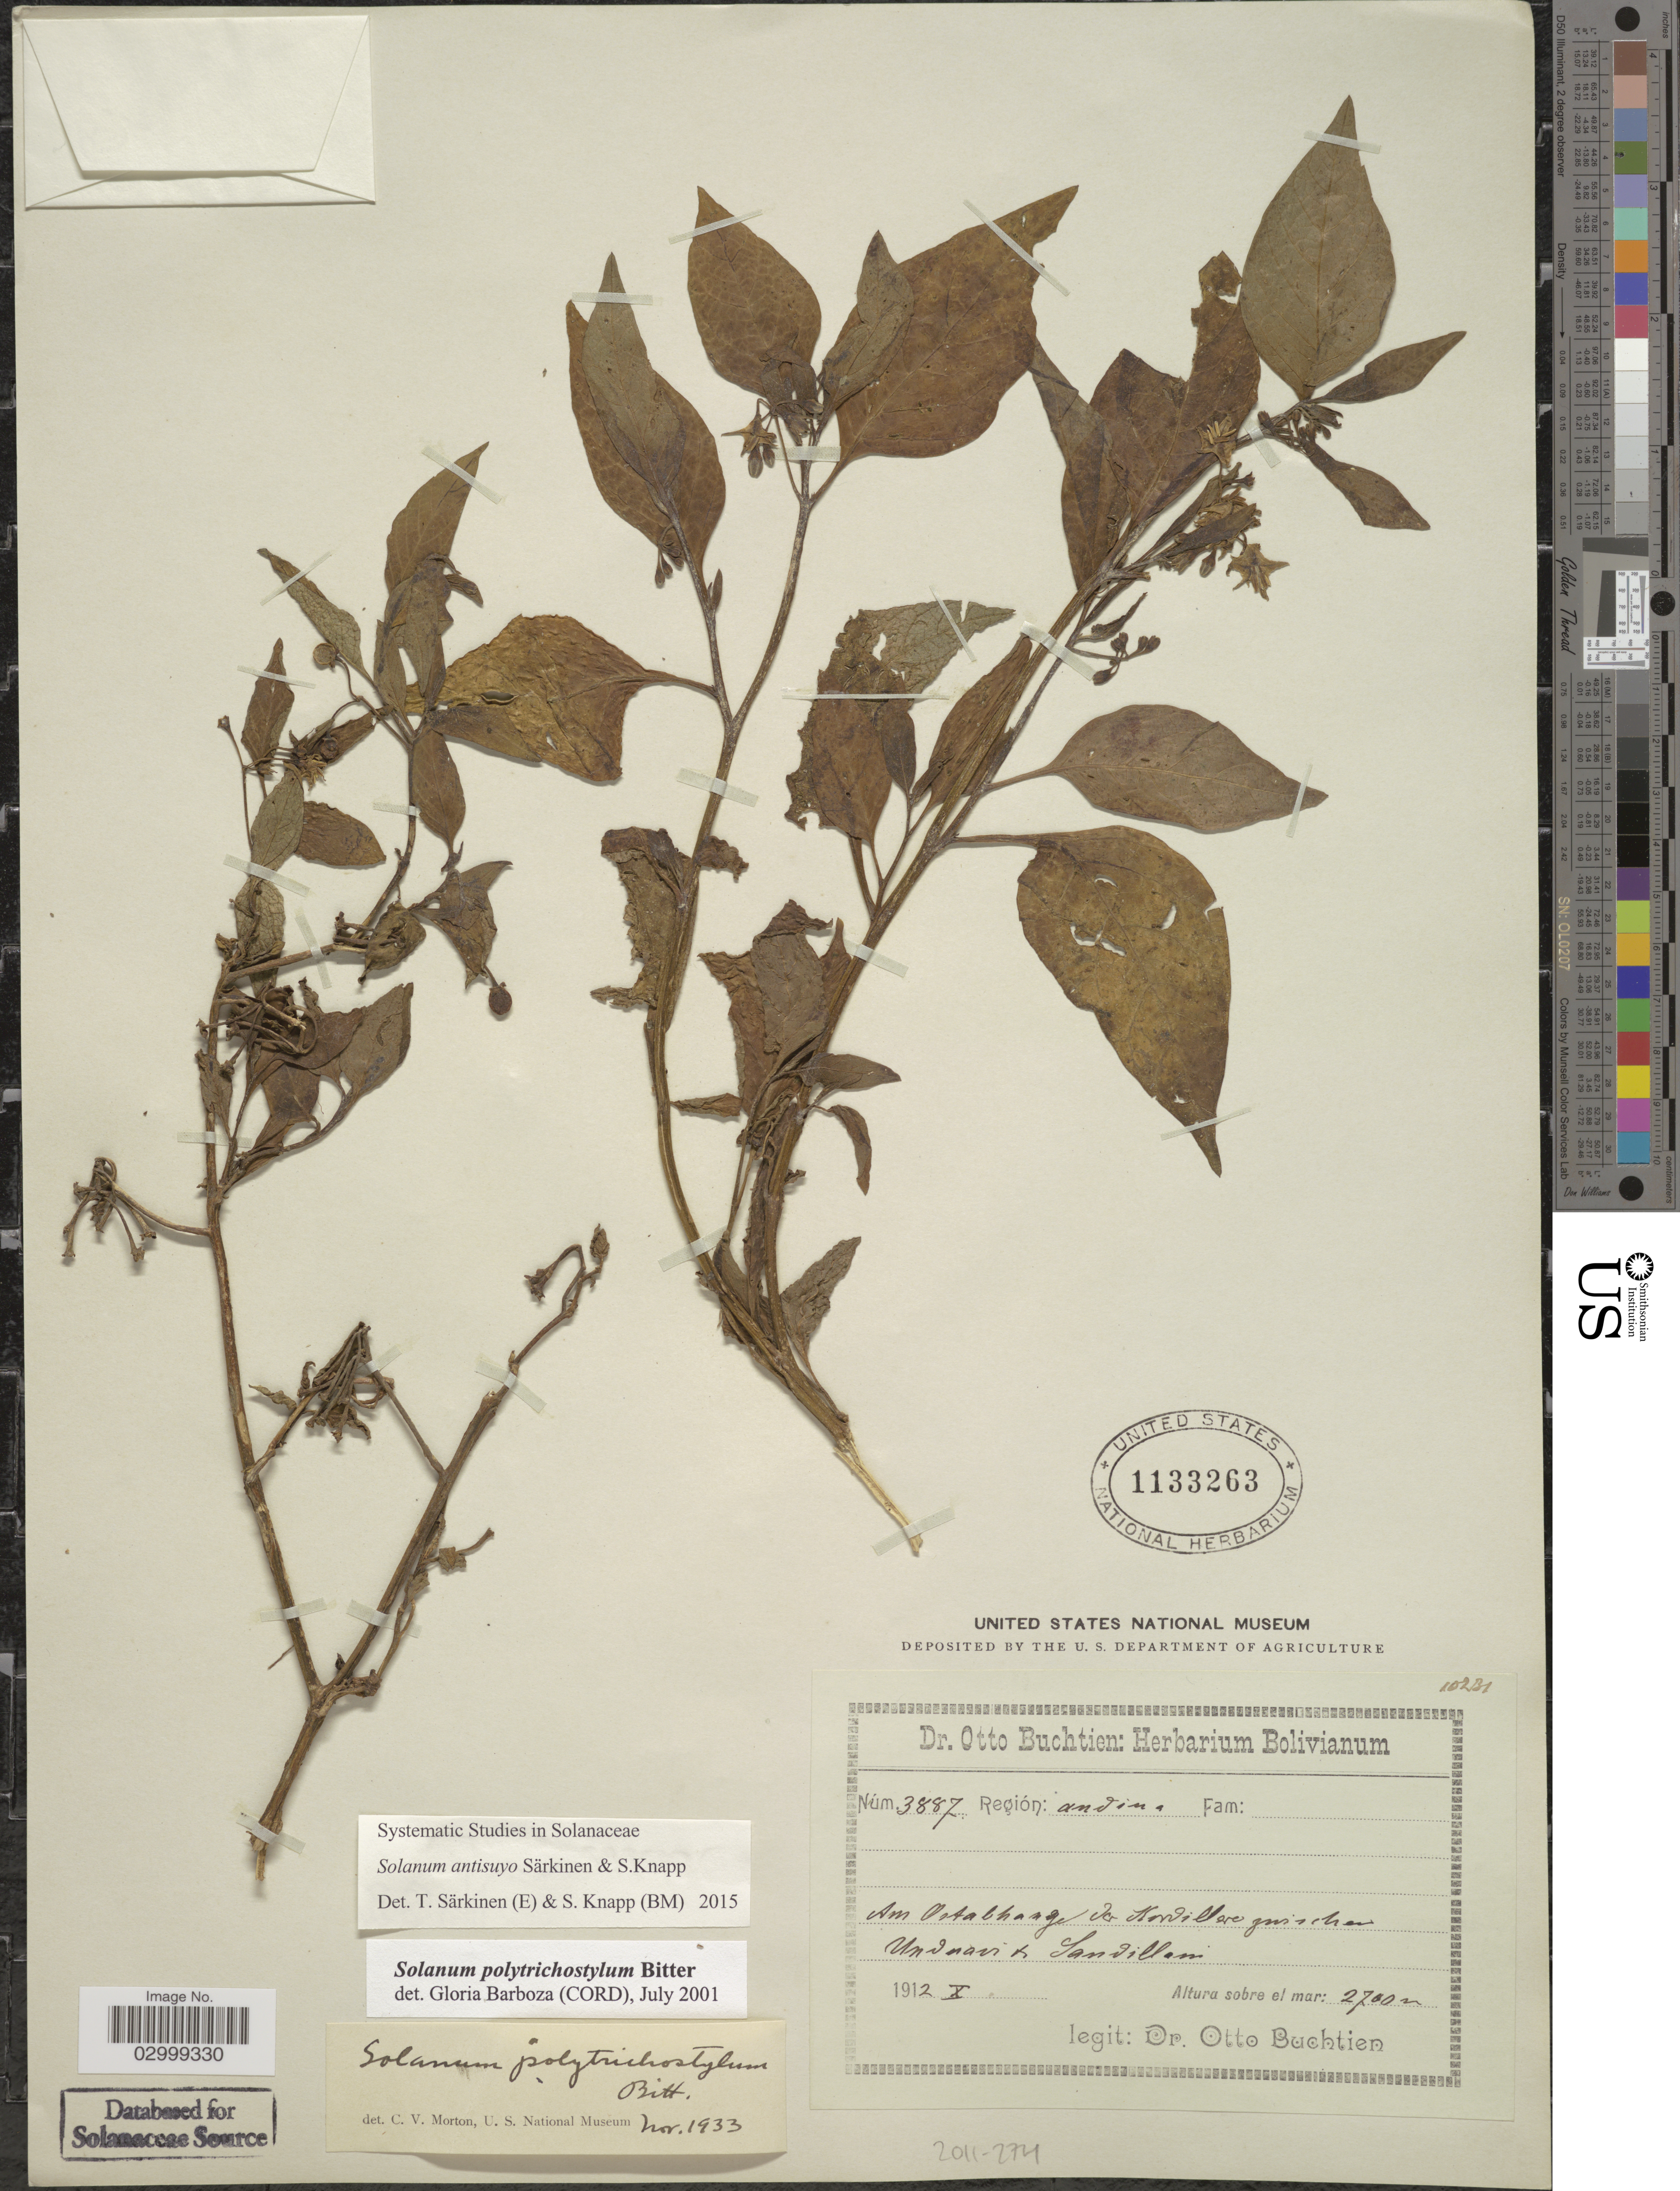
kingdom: Plantae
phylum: Tracheophyta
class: Magnoliopsida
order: Solanales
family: Solanaceae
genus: Solanum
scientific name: Solanum antisuyo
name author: Särkinen & S. Knapp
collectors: O. Buchtien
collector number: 3887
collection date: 1912-10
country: Bolivia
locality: Am Ostabhange des Kordillare zwischen, Unduavi to Sandillani, Región: andina.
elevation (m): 2700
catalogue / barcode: US 1133263